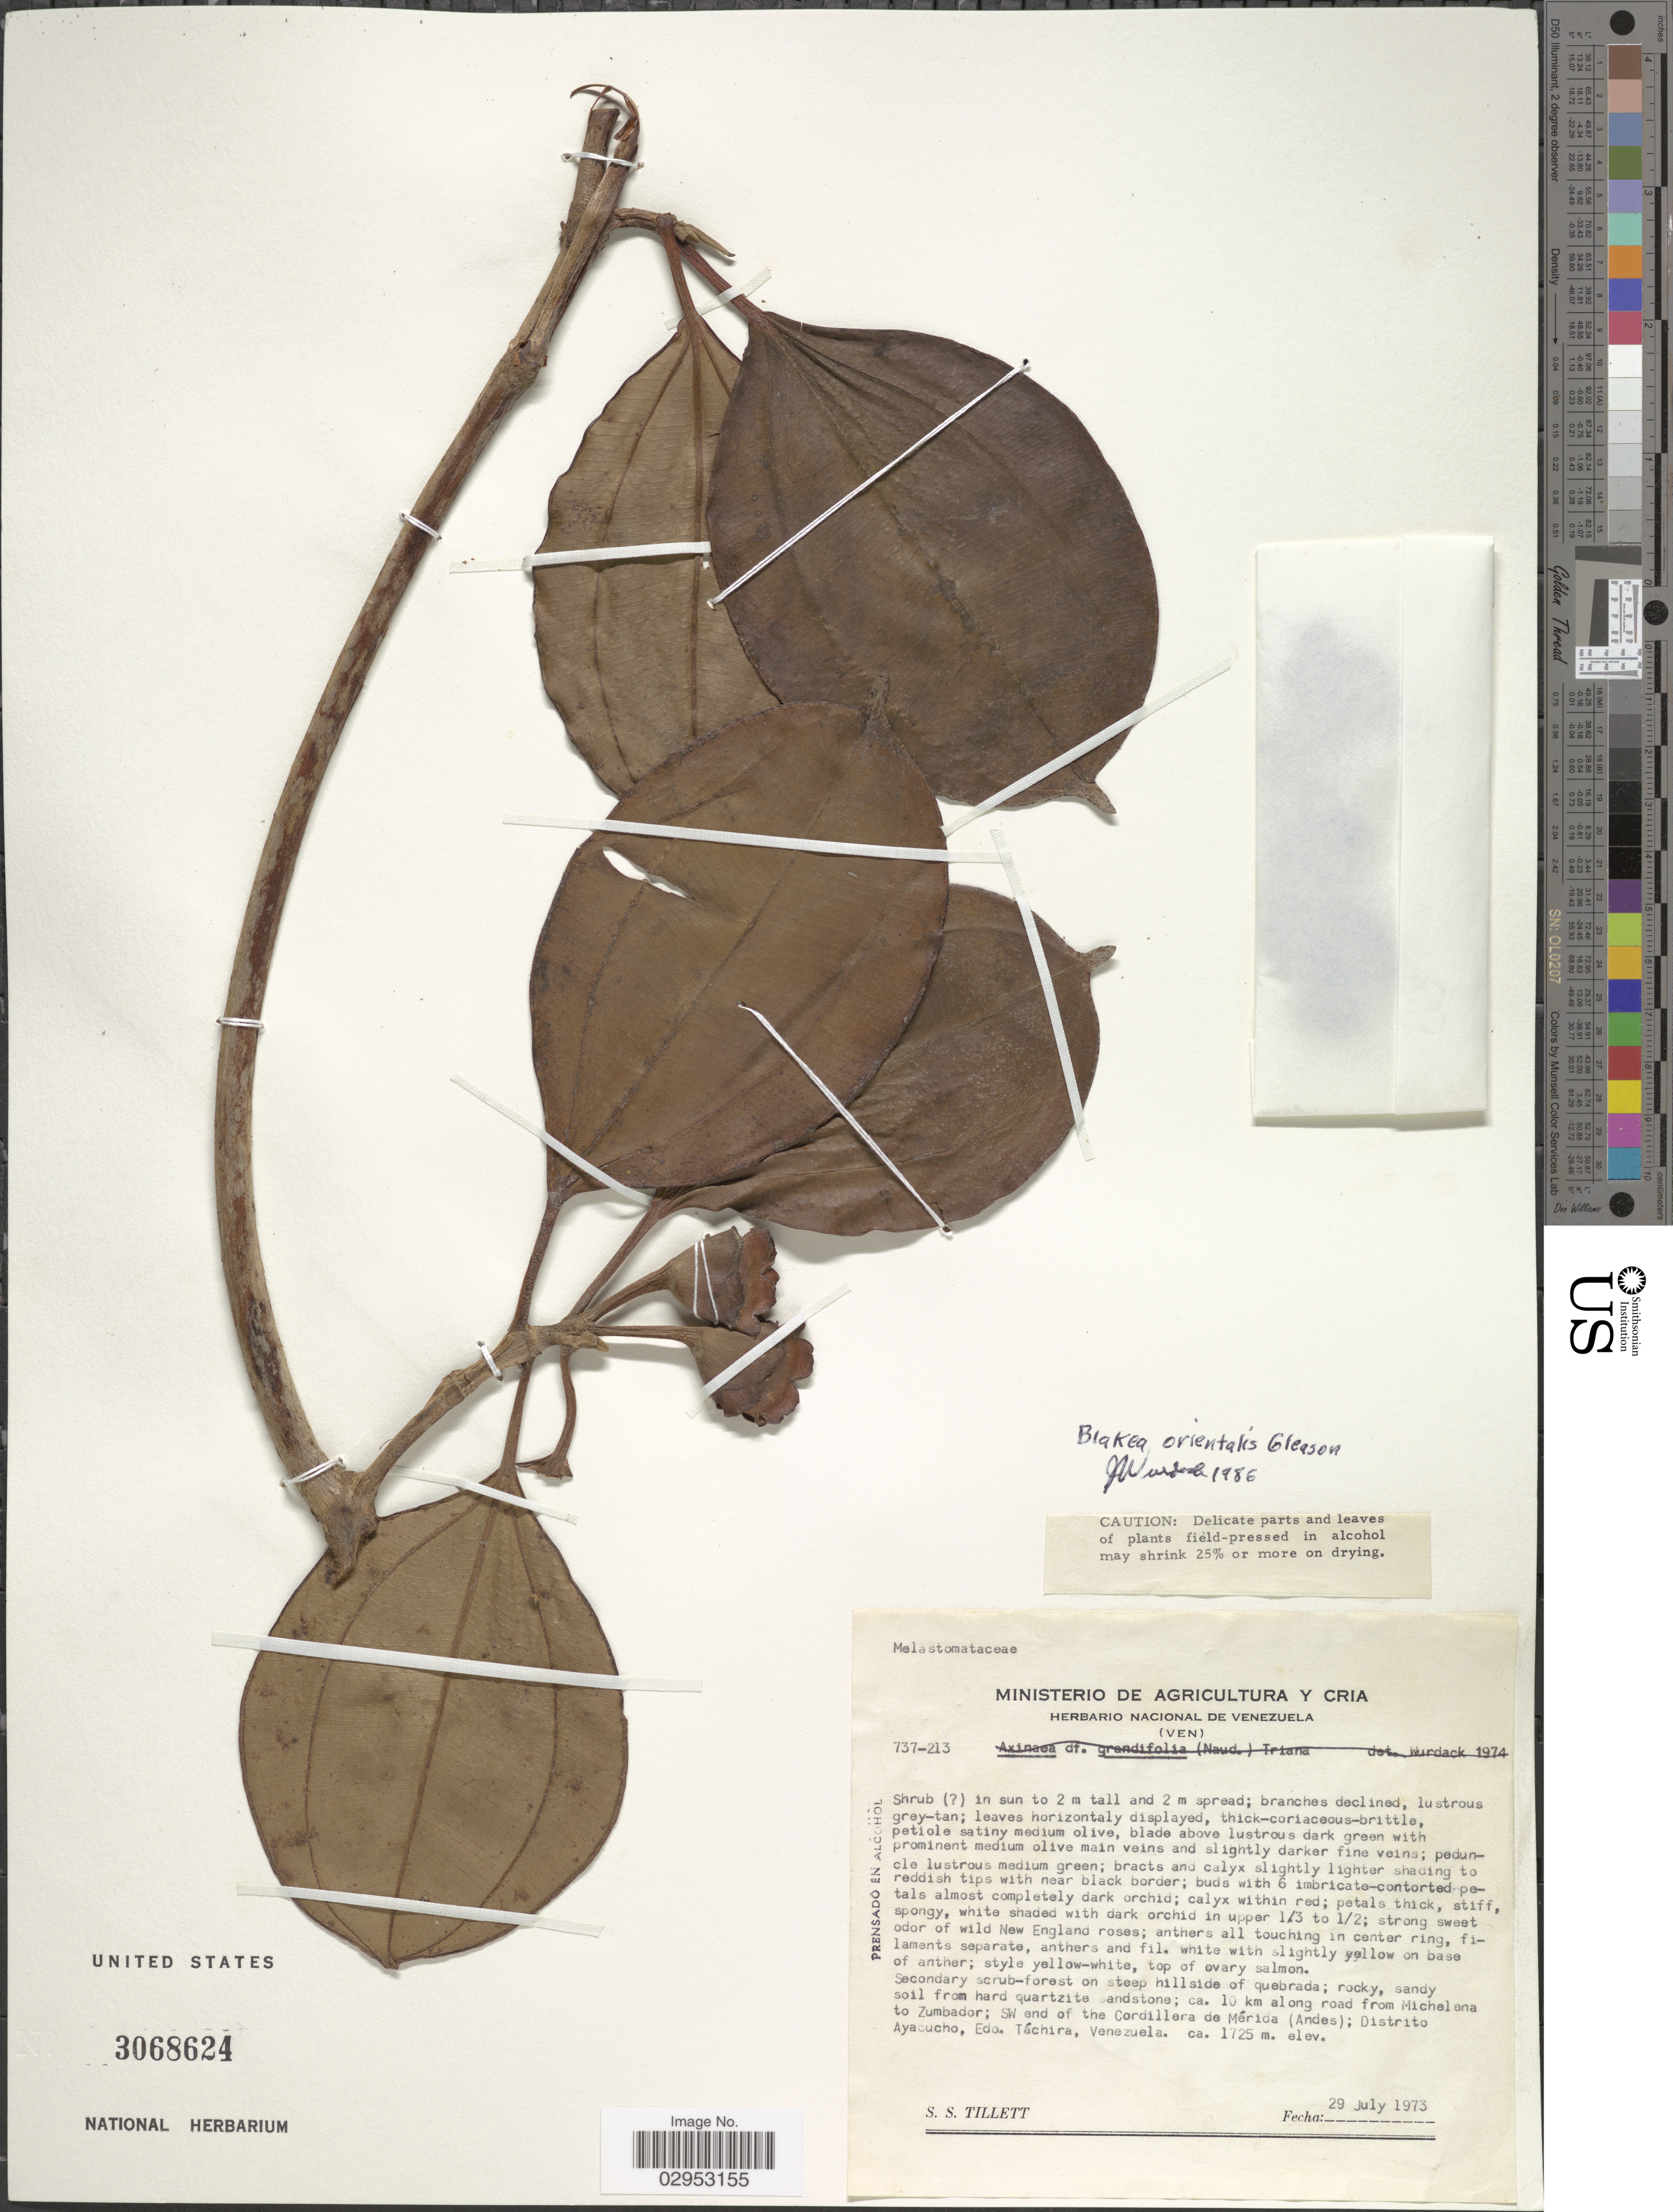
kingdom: Plantae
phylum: Tracheophyta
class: Magnoliopsida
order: Myrtales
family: Melastomataceae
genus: Blakea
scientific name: Blakea orientalis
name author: Gleason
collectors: S. S. Tillett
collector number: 737-213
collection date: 1973-07-29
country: Venezuela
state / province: Tachira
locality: Ca. 10 km along road from Michelena to Zumbador; SW end of the Cordillera de Mérida (Andes); Distrito Ayacucho.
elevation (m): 1725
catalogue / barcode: US 3068624